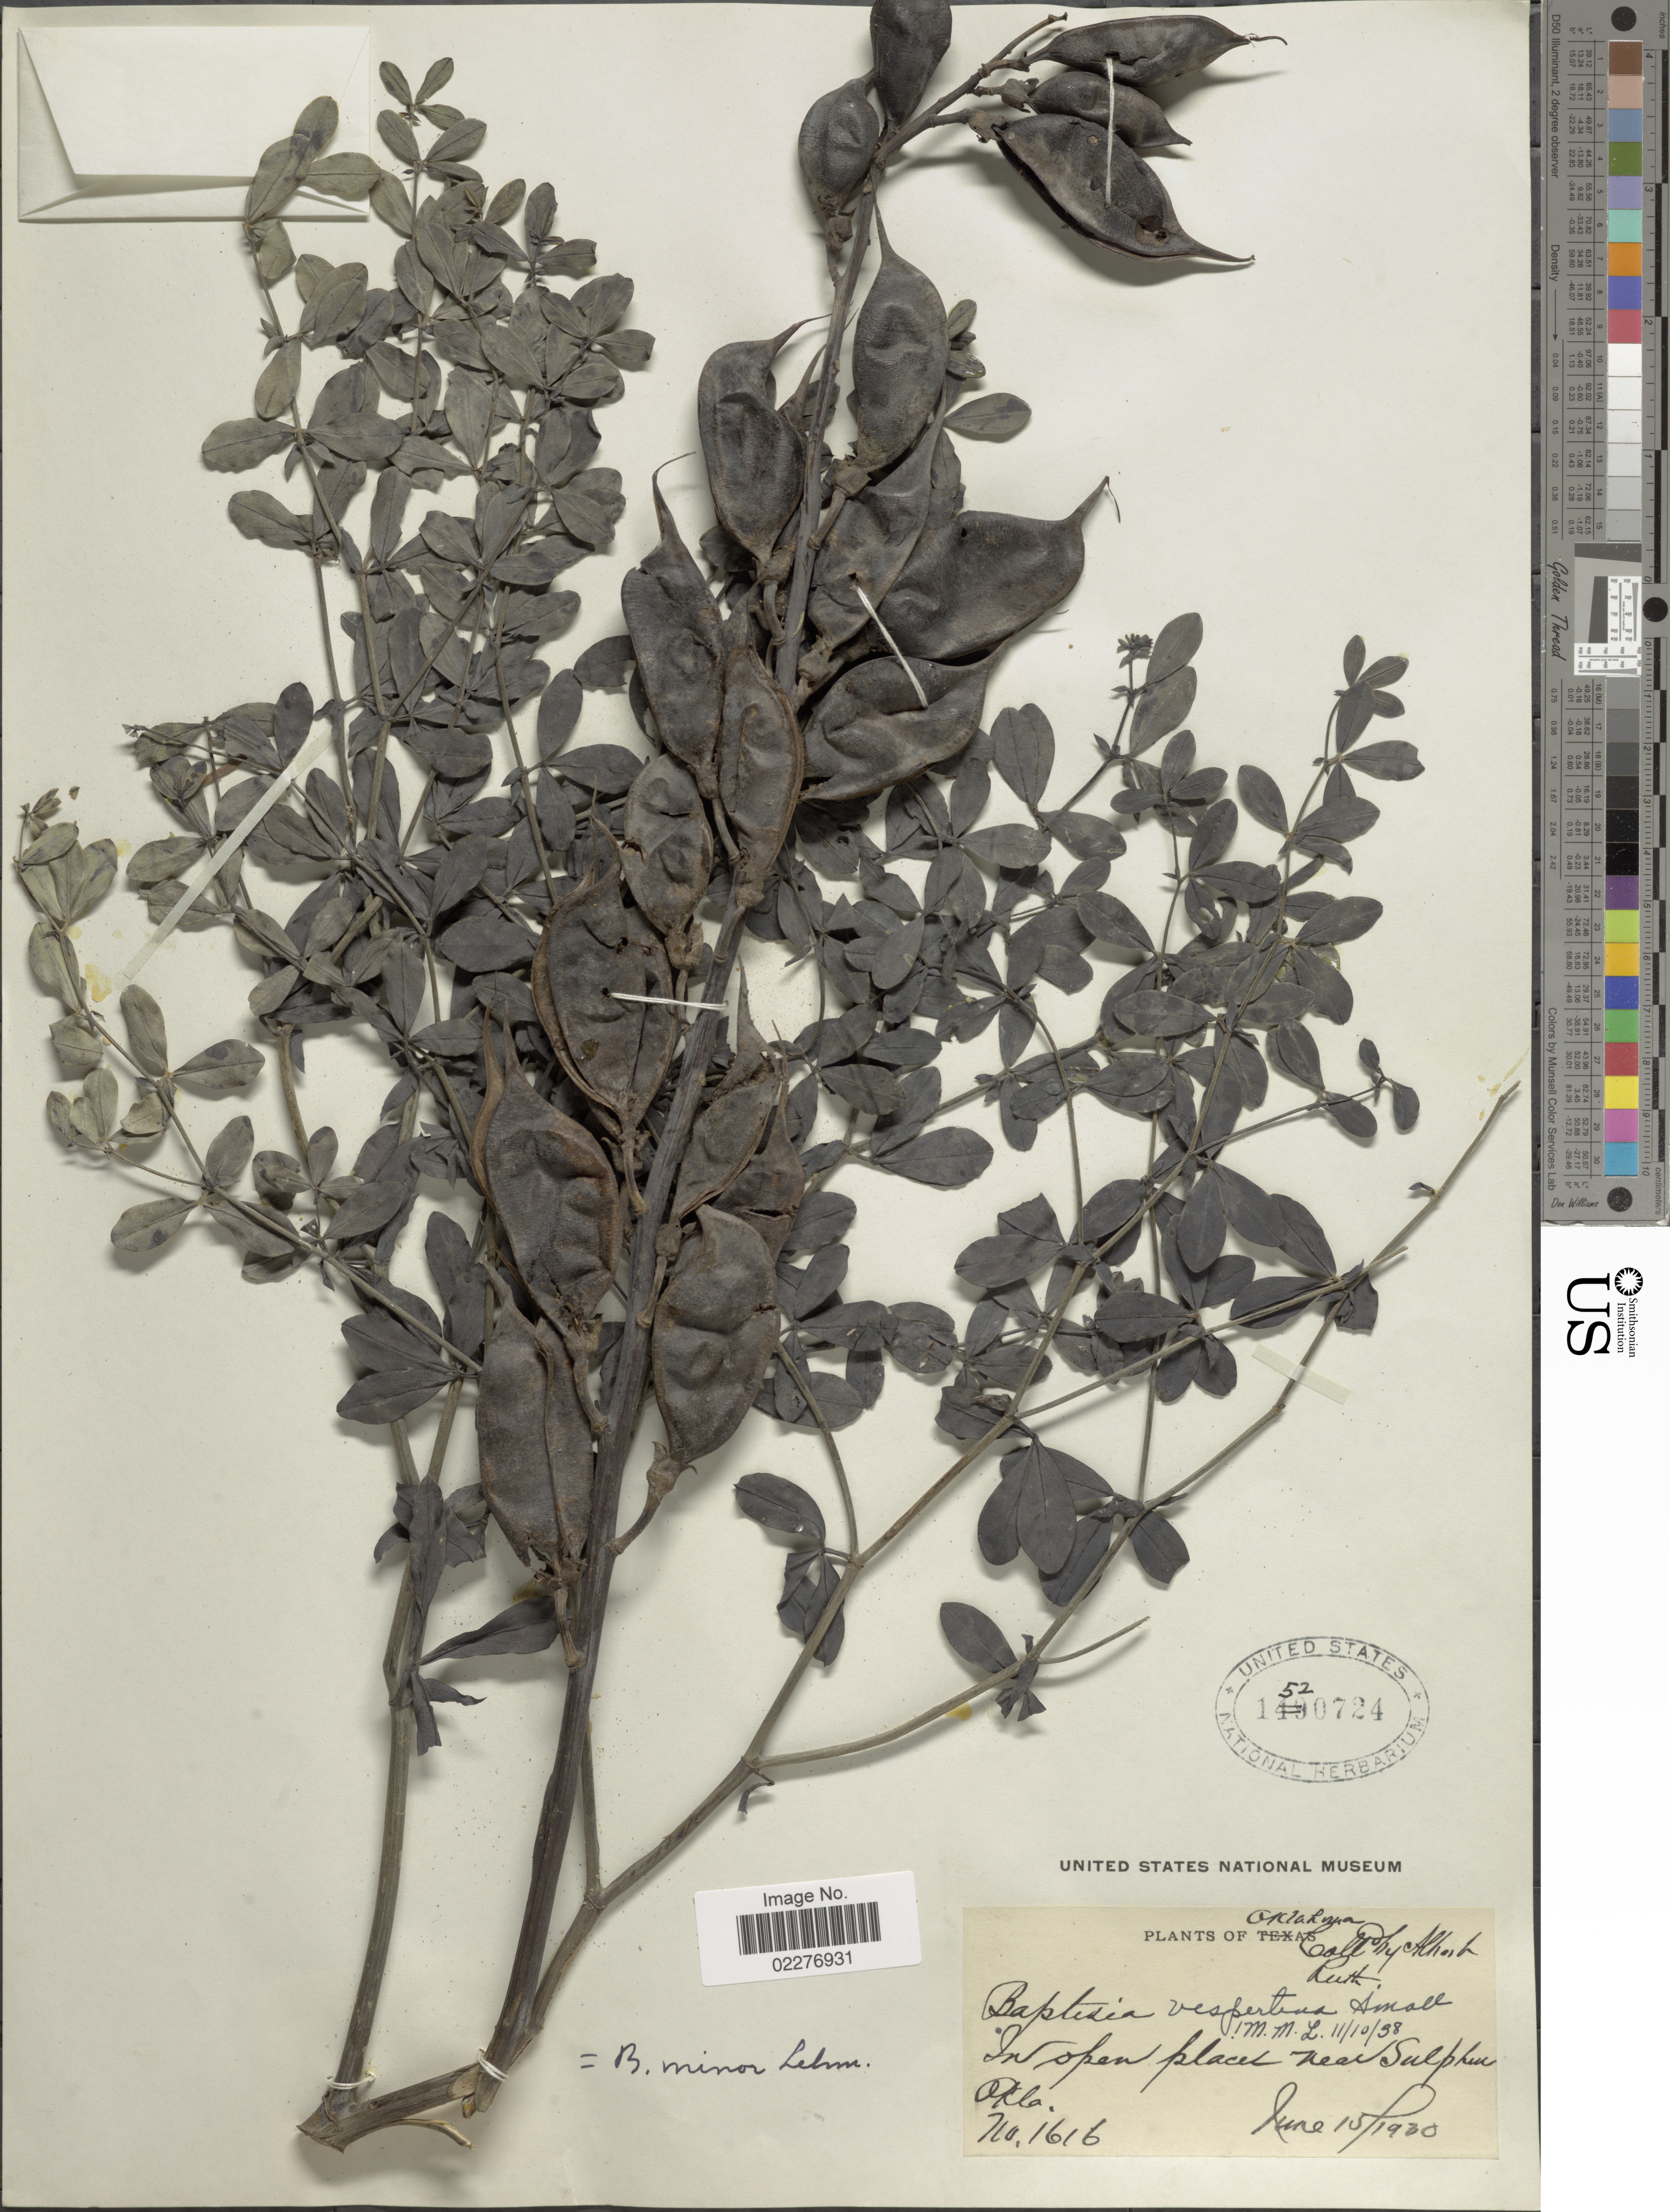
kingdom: Plantae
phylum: Tracheophyta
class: Magnoliopsida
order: Fabales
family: Fabaceae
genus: Baptisia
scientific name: Baptisia minor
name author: Lehm.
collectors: A. Ruth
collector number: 1616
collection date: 1930-06-15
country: United States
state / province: Oklahoma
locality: In open places near Sulphur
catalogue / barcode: US 1520724